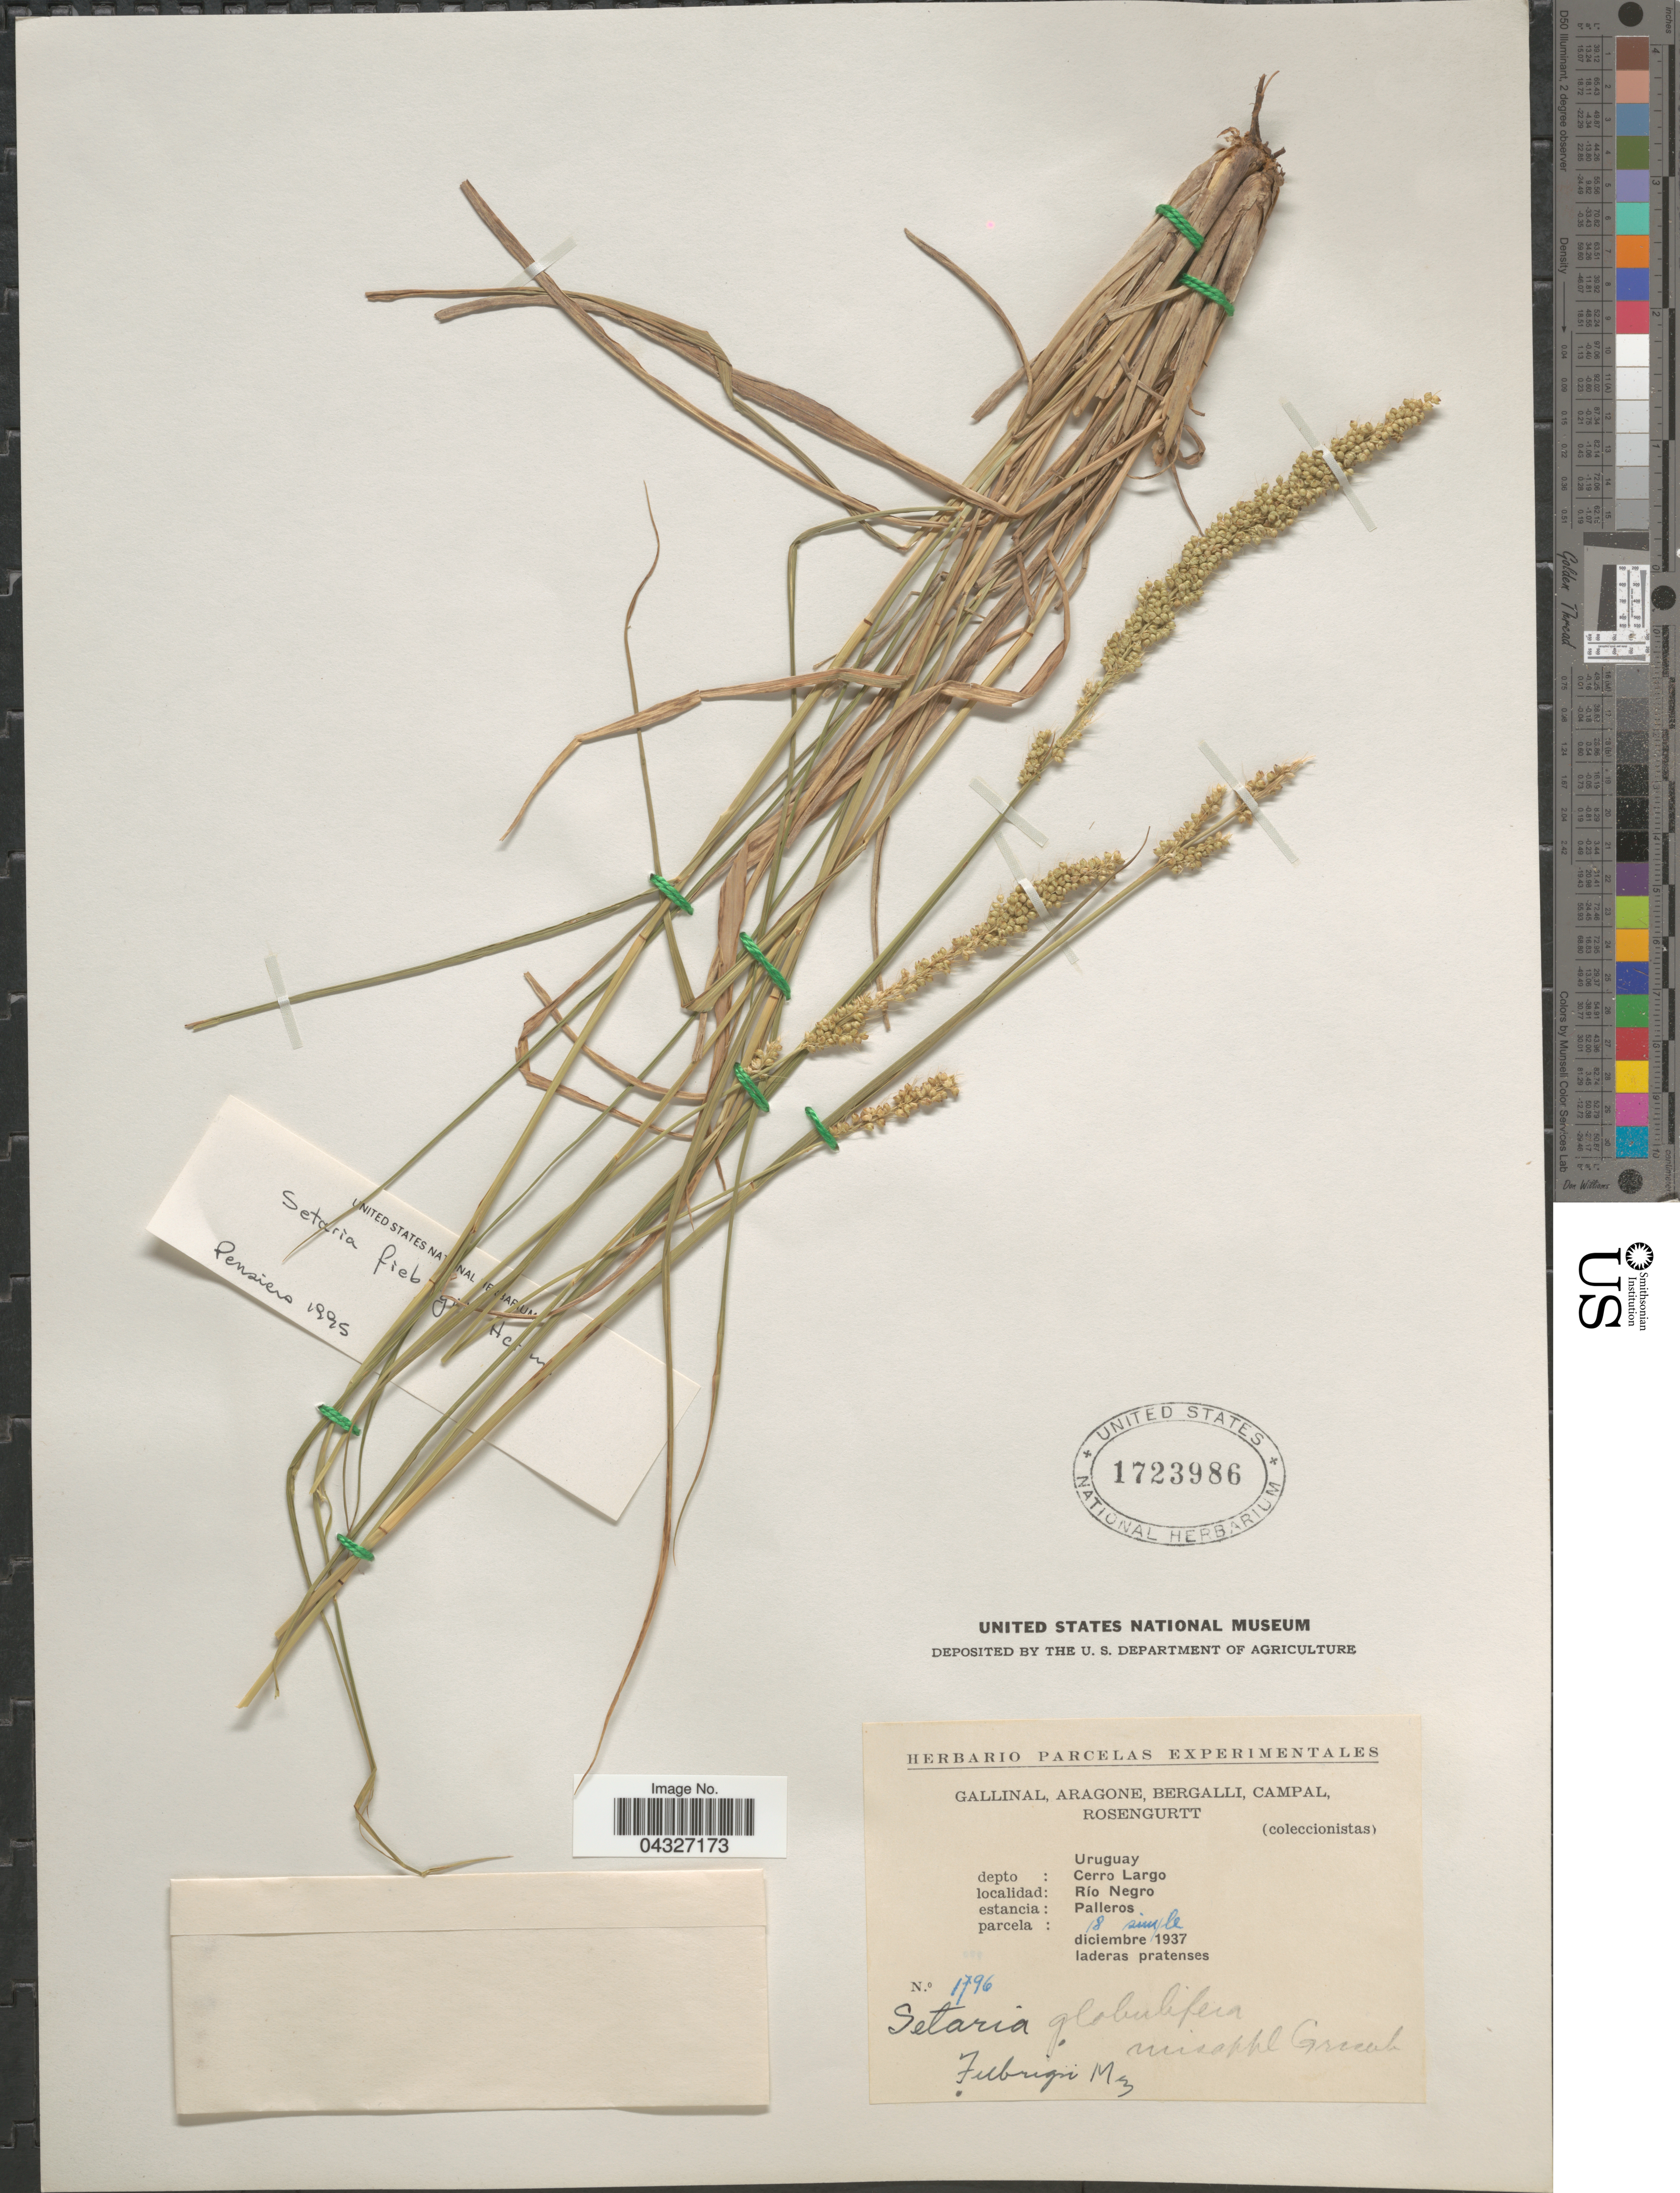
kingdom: Plantae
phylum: Tracheophyta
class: Liliopsida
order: Poales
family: Poaceae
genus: Setaria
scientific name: Setaria fiebrigii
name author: R.A.W. Herrm.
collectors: -. Gallinal, -- Aragone, -- Bergalli, -- Campal & Rosengurtt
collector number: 1796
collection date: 1937-12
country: Uruguay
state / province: Cerro Largo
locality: Depto: Cerro Largo. Río Negro. Estancia: Palleros. Parcela: 18 simple.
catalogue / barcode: US 1723986